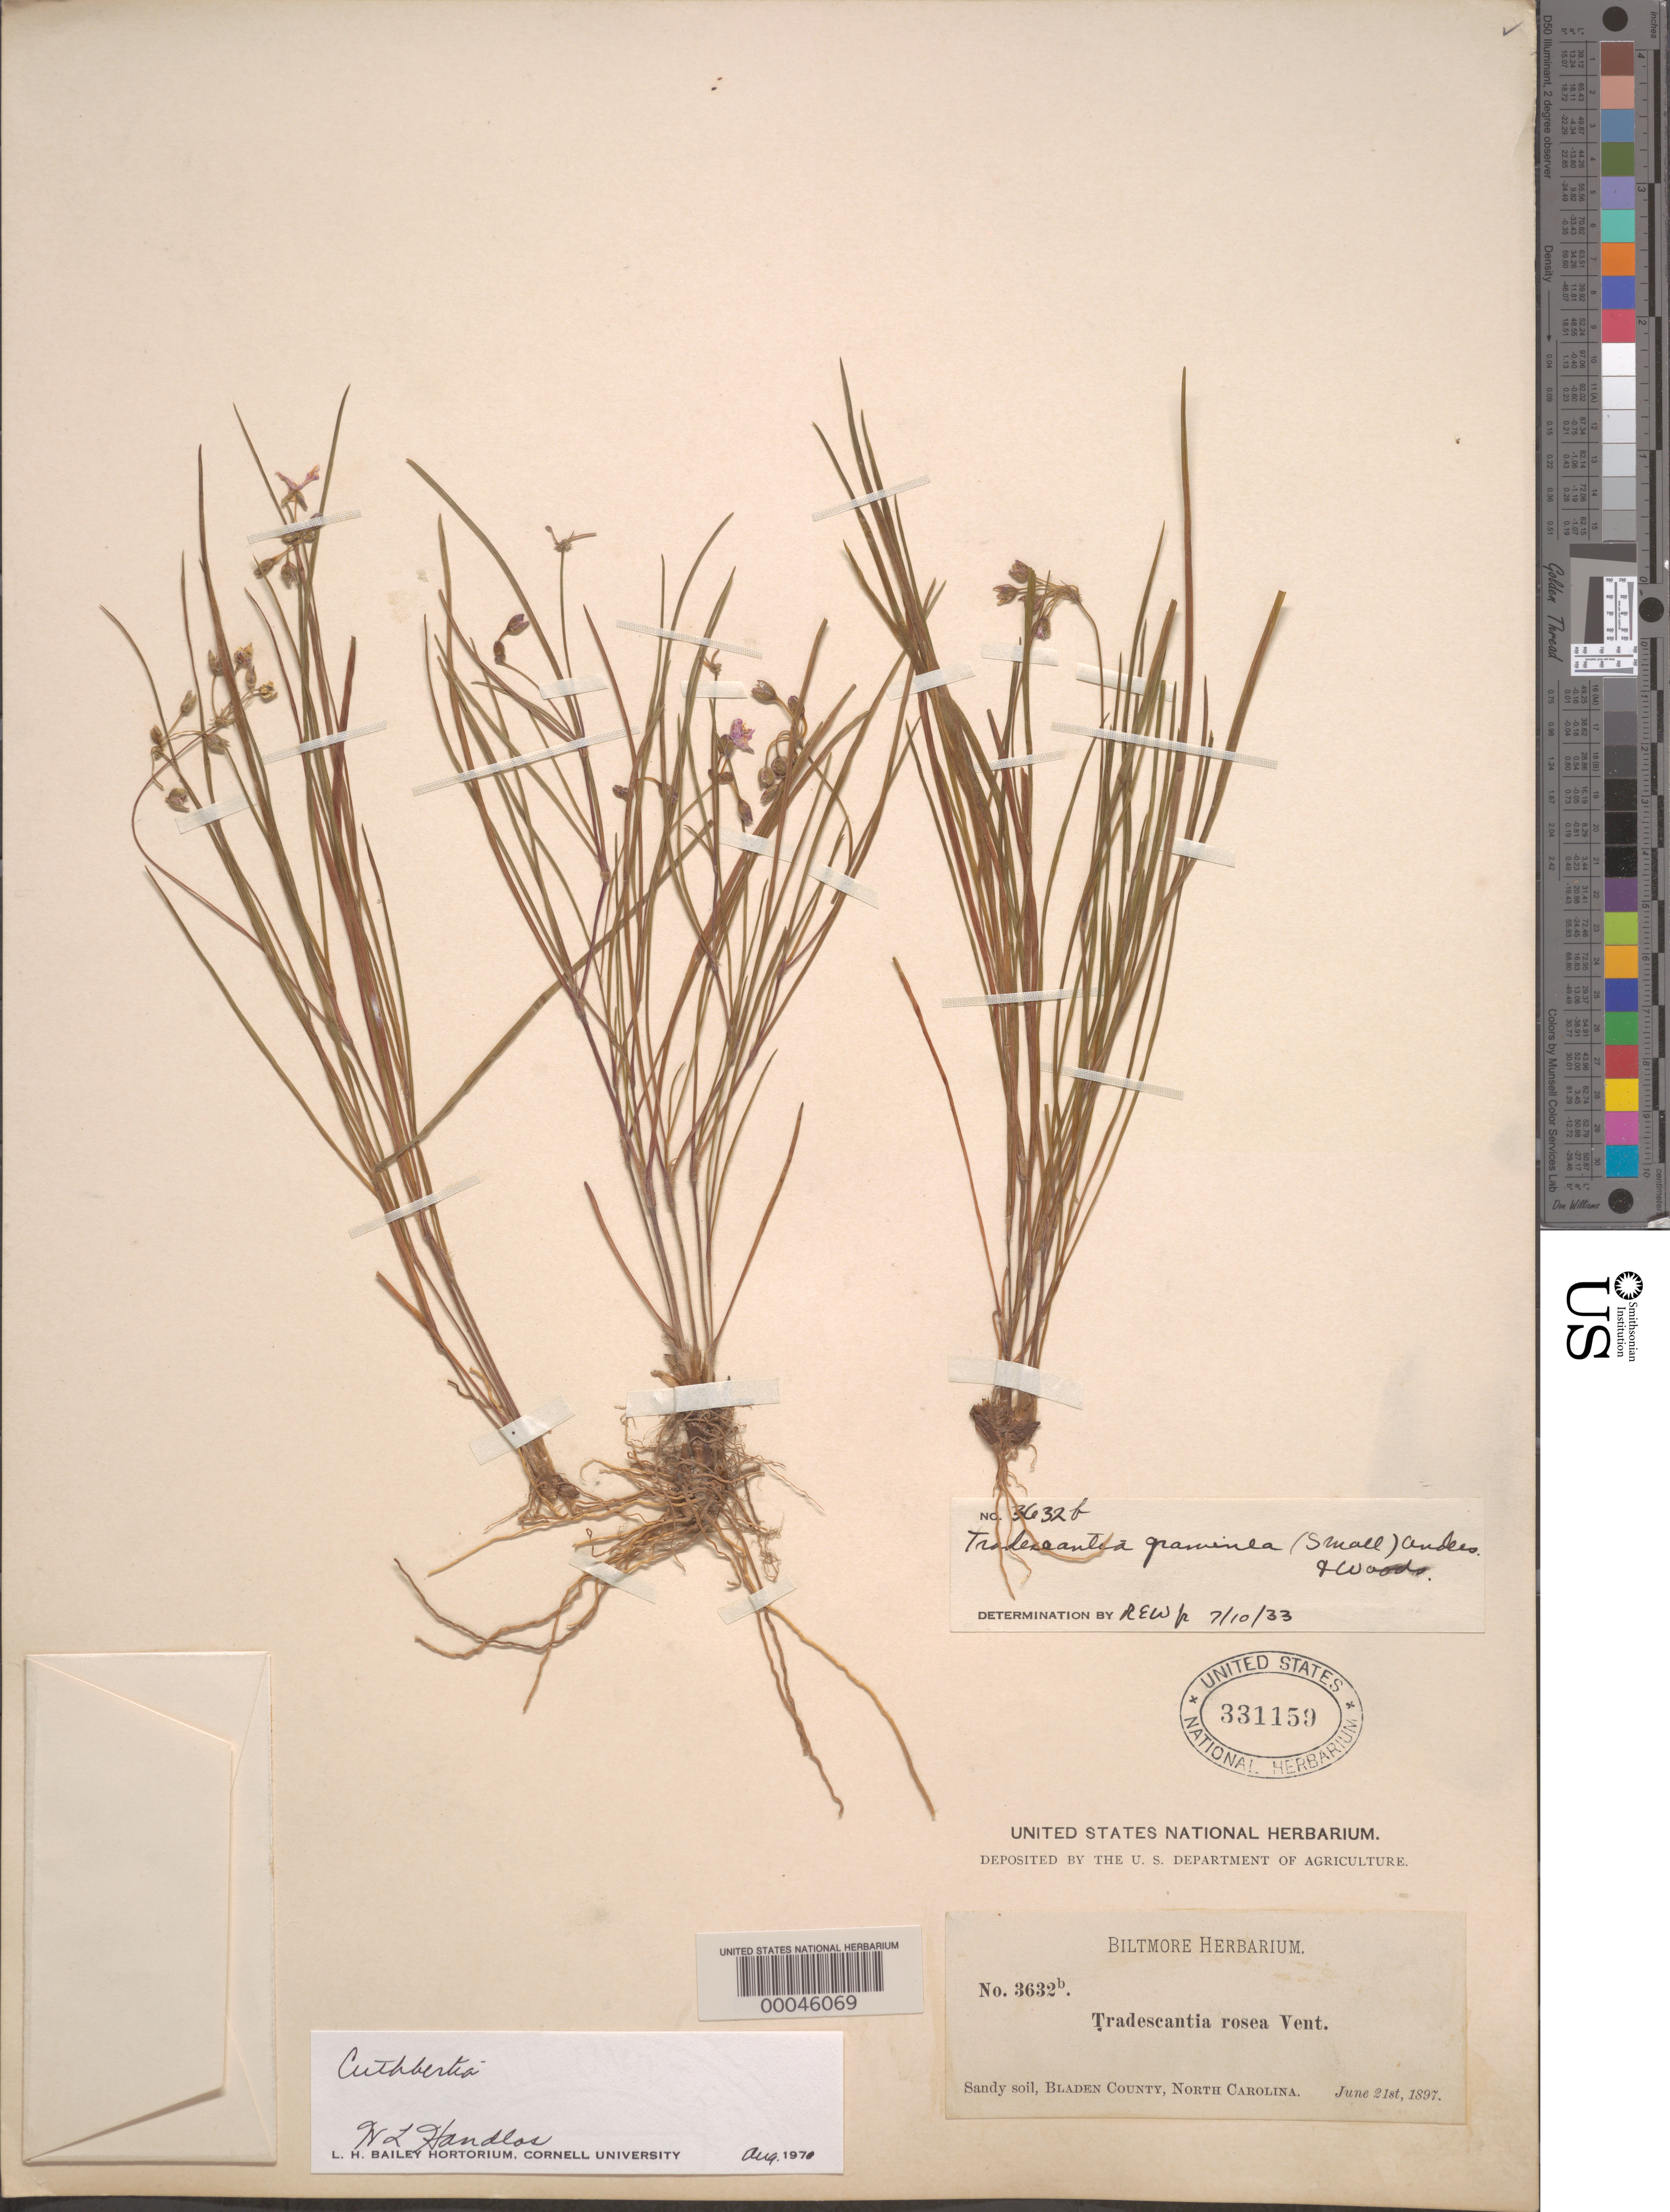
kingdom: Plantae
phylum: Tracheophyta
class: Liliopsida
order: Commelinales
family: Commelinaceae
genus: Cuthbertia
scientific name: Cuthbertia graminea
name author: Small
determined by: Strong, Mark T., (BOT), Smithsonian Institution - National Museum of Natural History (UNITED STATES)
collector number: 3632b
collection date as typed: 21 Jun 1897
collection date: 1897-06-21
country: United States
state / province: North Carolina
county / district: Bladen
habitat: Sandy soil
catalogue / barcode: US 331159